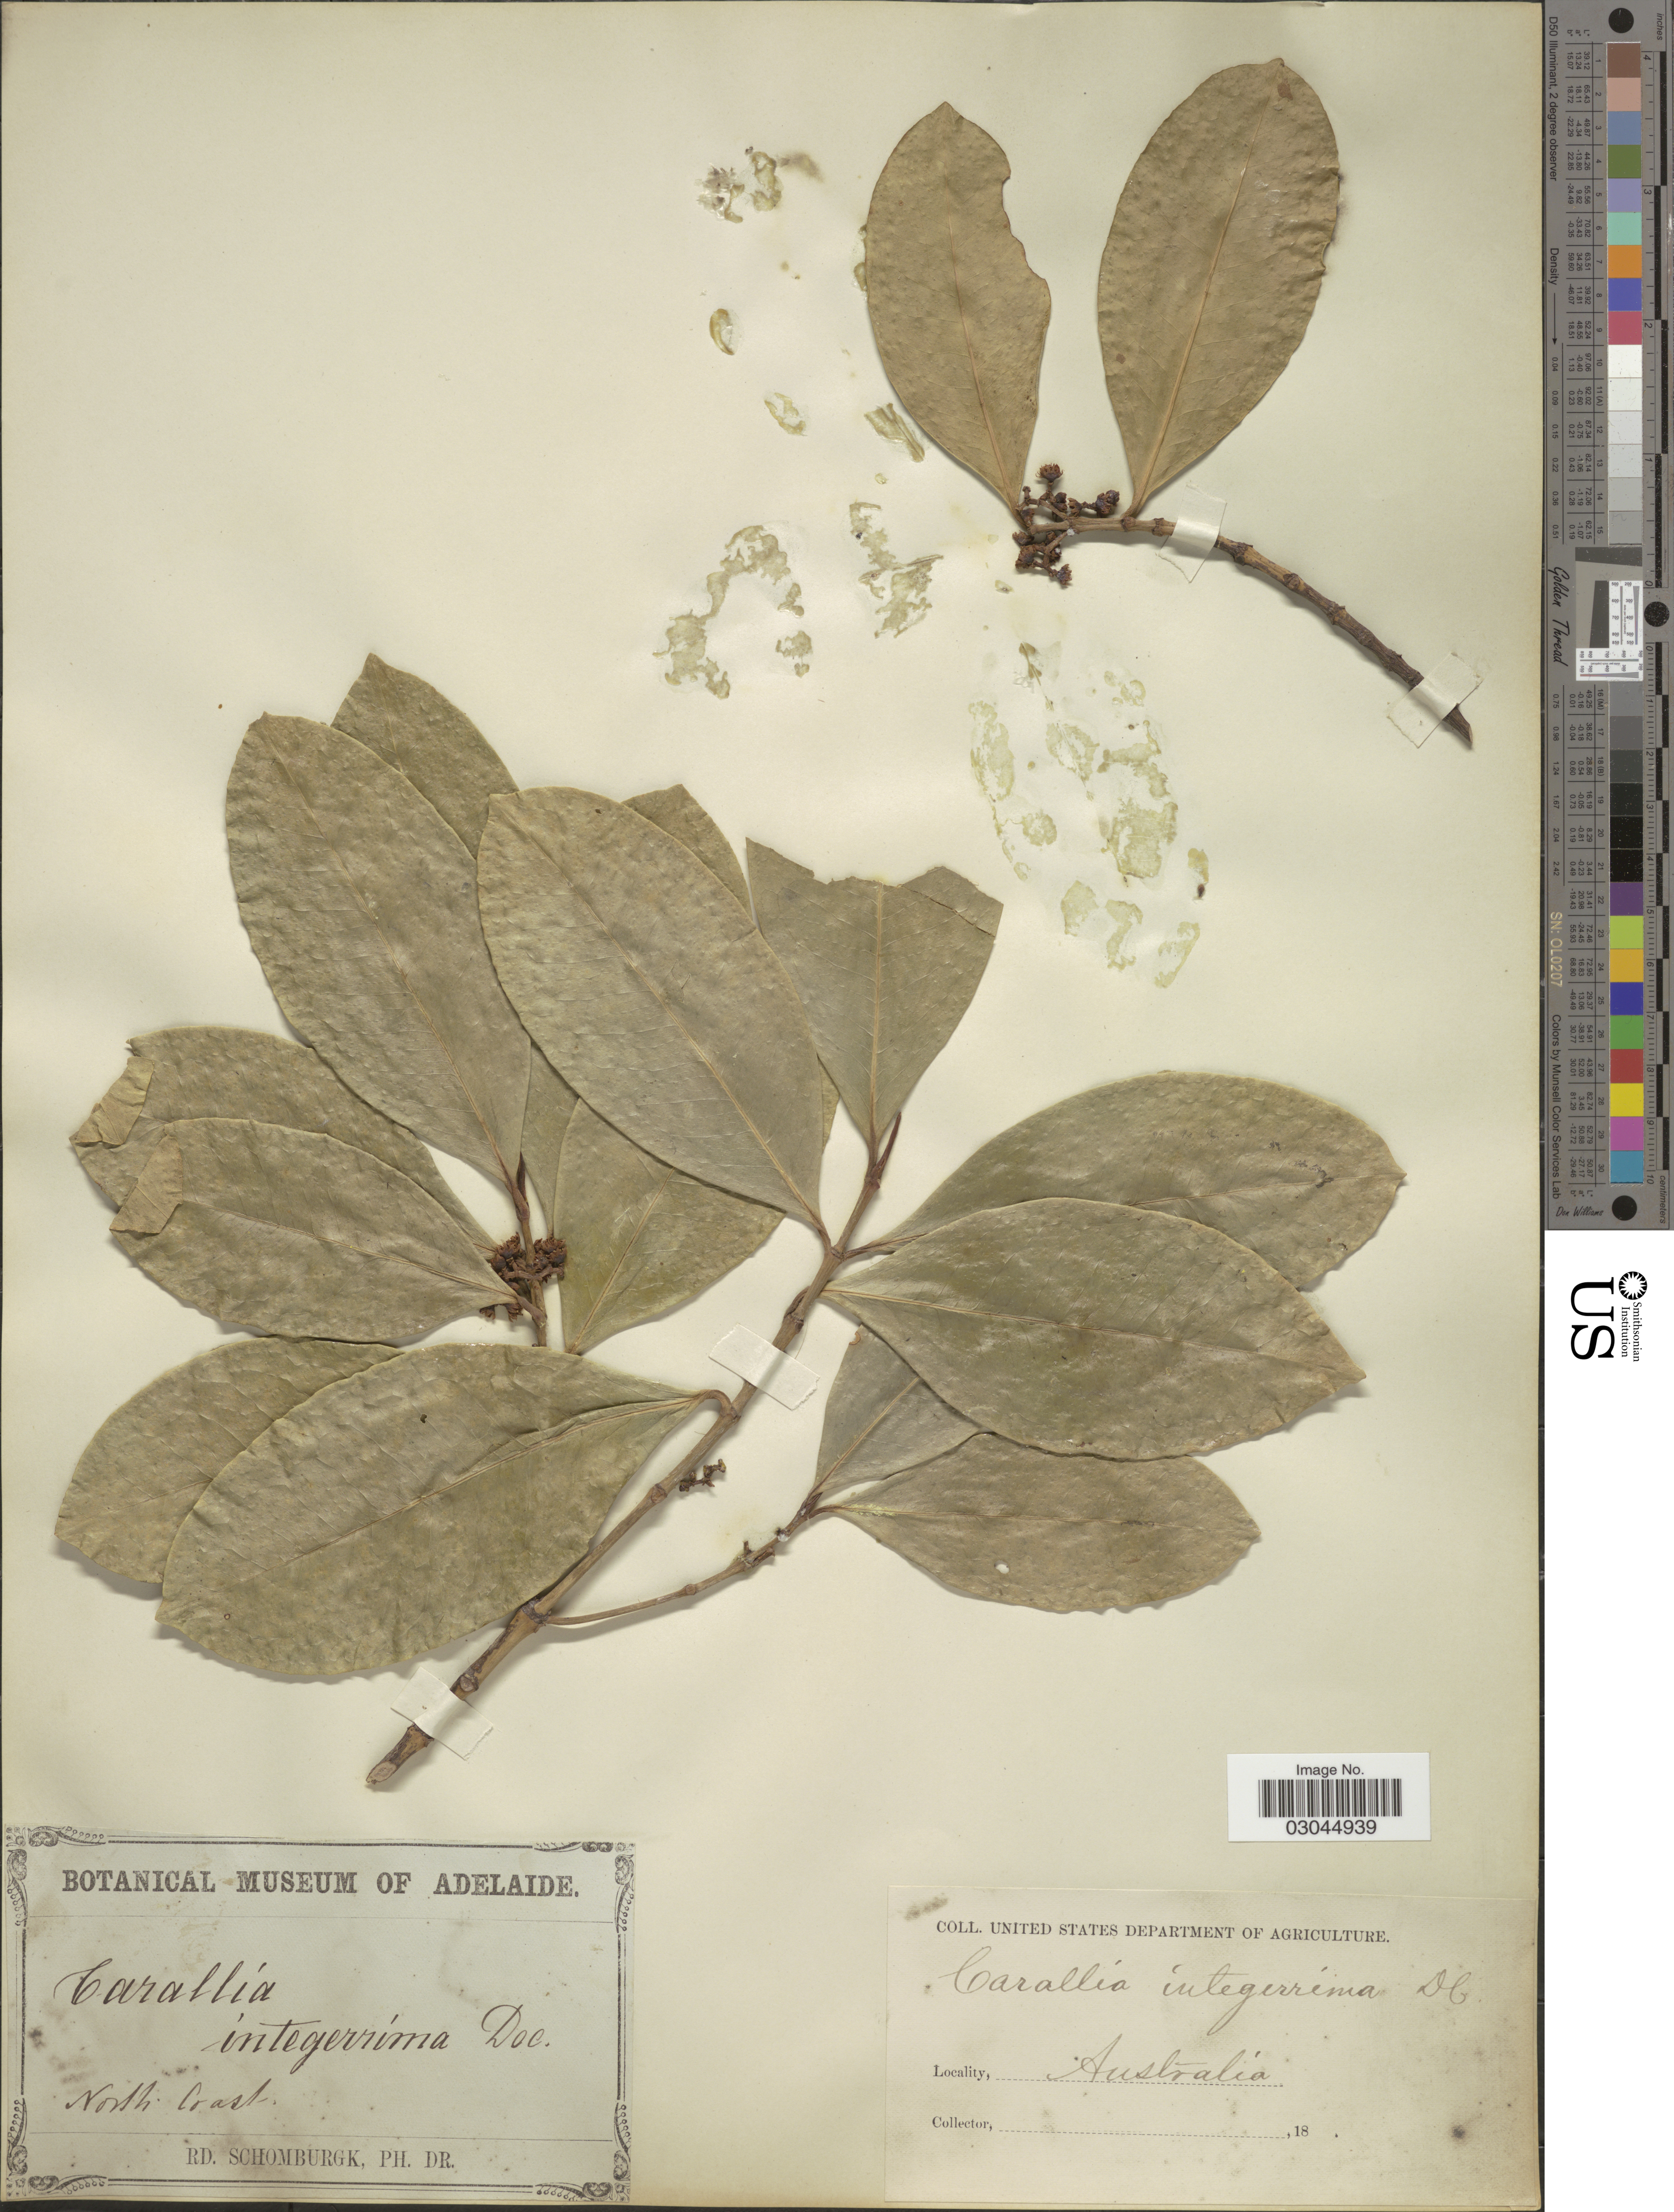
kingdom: Plantae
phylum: Tracheophyta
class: Magnoliopsida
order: Malpighiales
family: Rhizophoraceae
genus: Carallia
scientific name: Carallia integerrima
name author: DC.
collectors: M. R. Schomburgk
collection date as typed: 18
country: Australia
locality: North Coast.